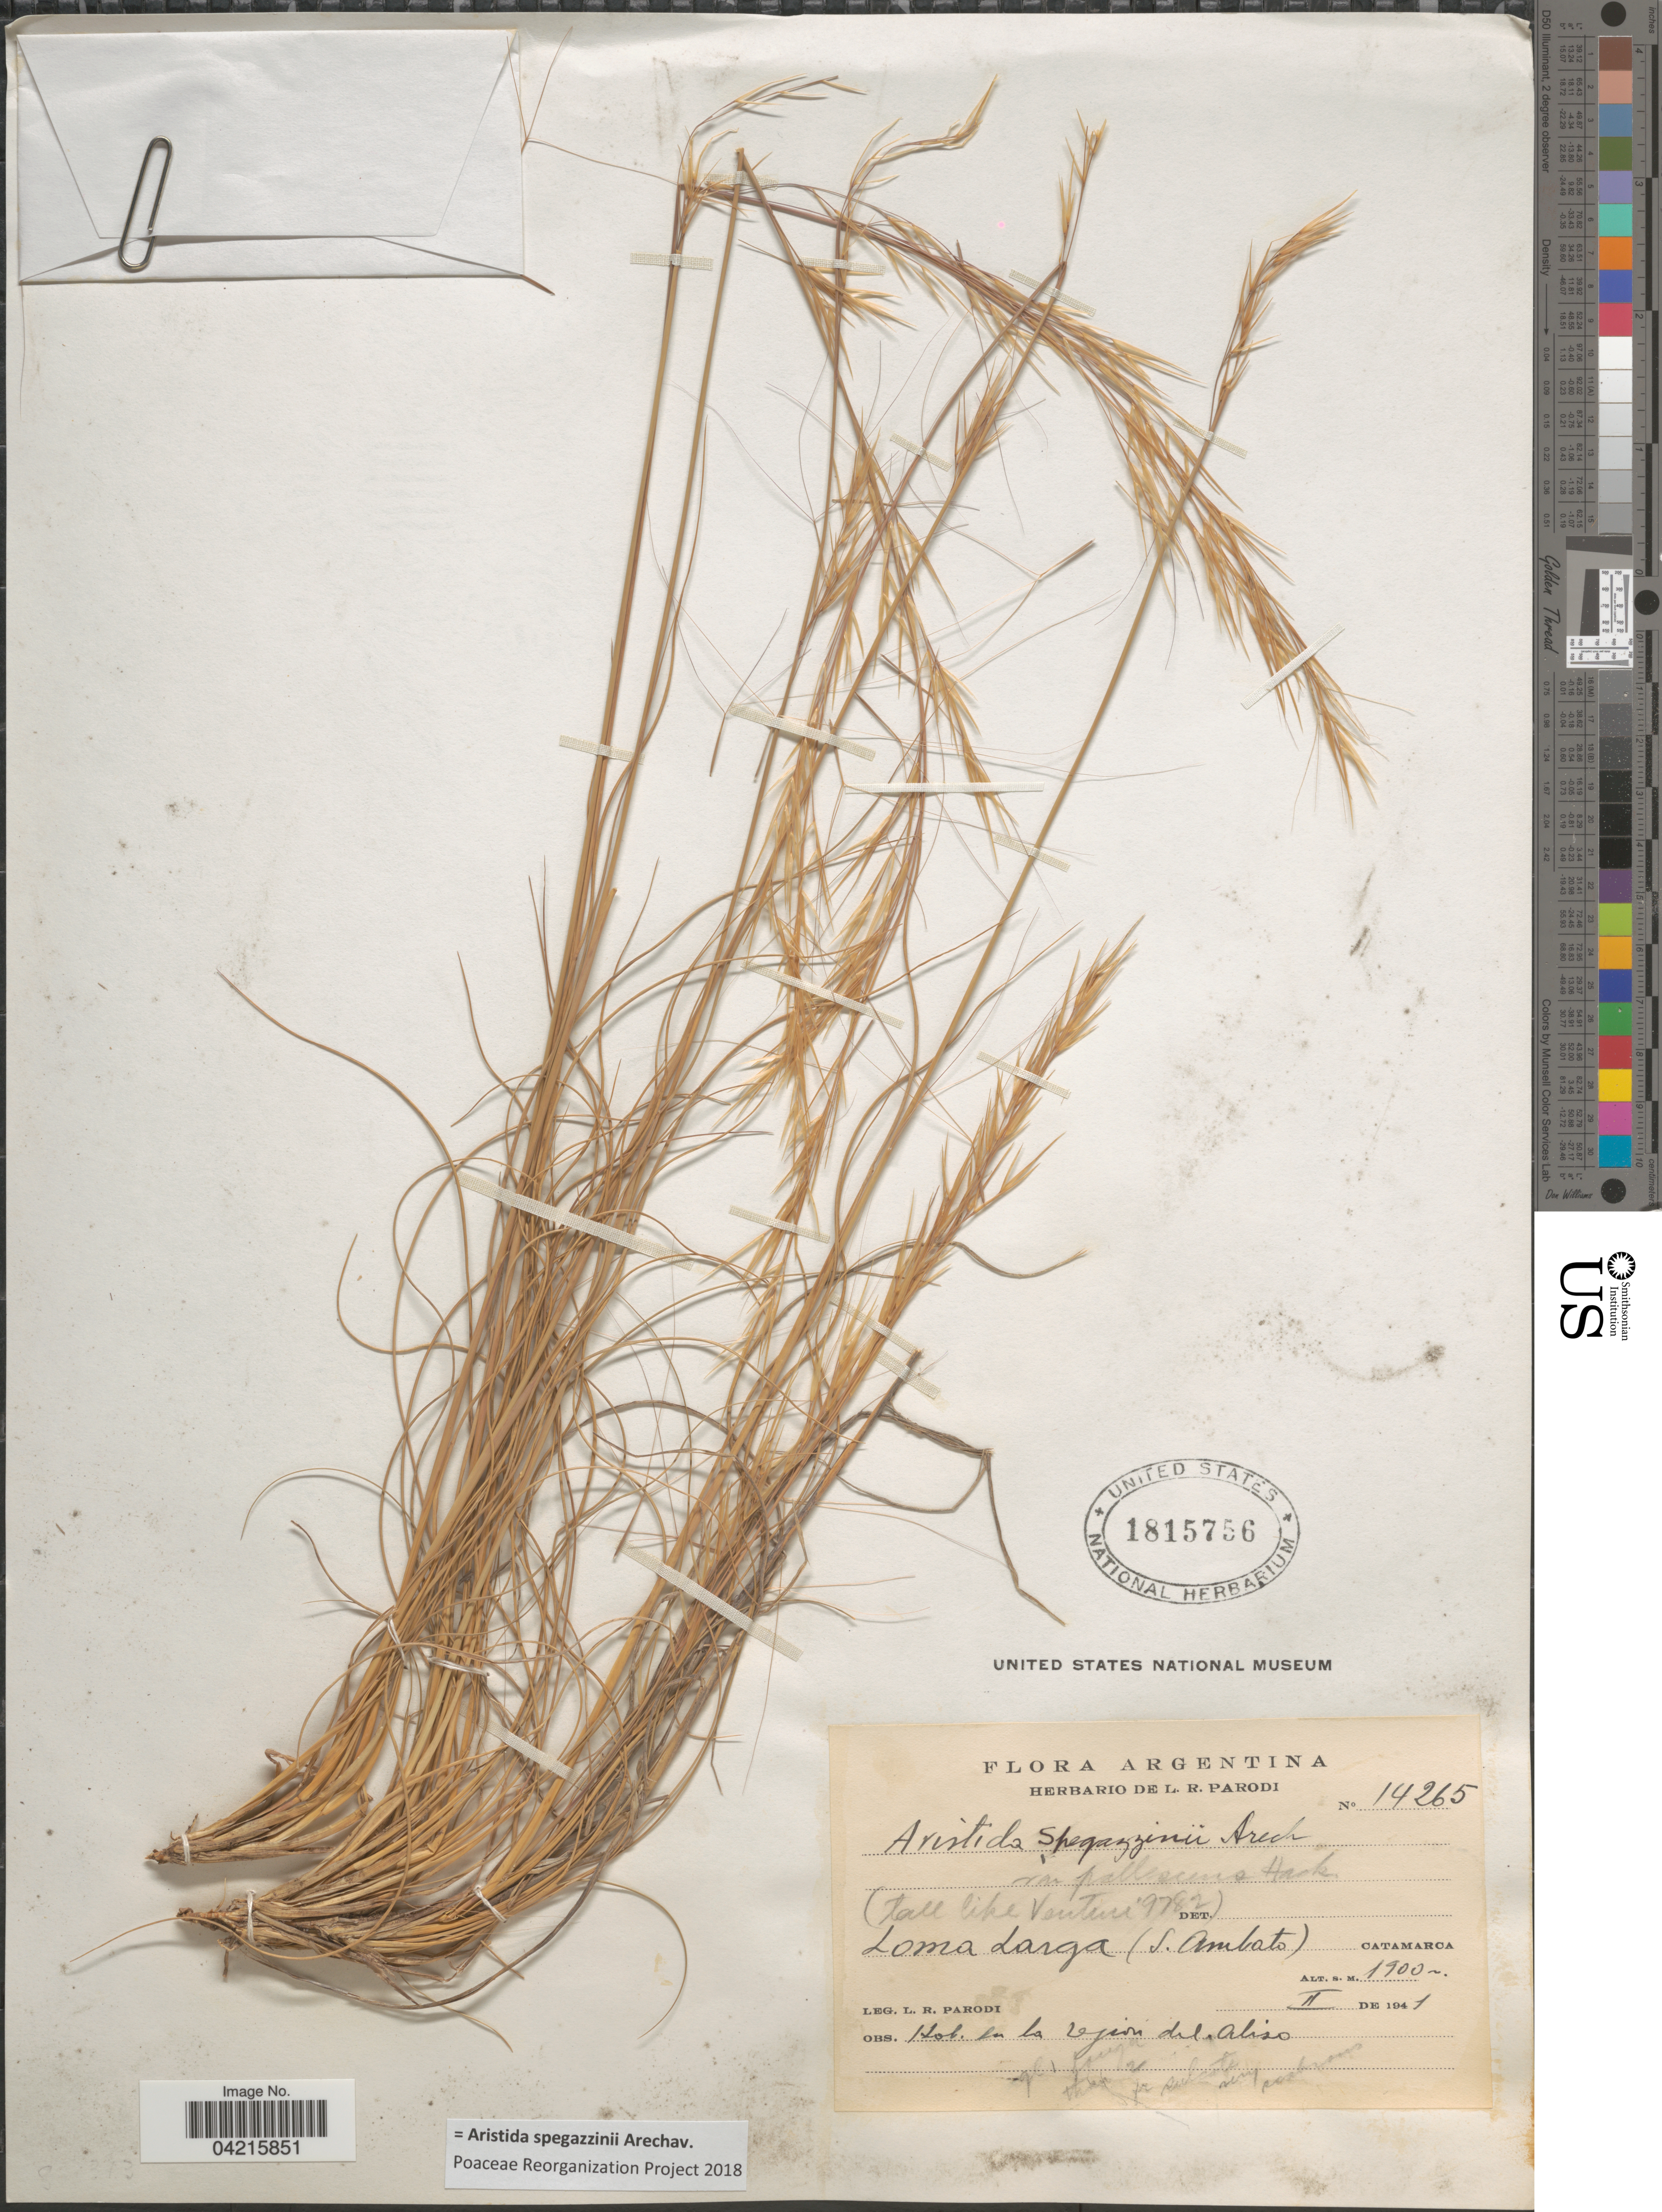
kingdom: Plantae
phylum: Tracheophyta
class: Liliopsida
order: Poales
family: Poaceae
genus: Aristida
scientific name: Aristida spegazzinii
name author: Arechav.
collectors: L. R. Parodi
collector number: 14265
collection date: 1941-02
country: Argentina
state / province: Catamarca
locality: Loma Larga (S. Ambato).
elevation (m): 1900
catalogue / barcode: US 1815756